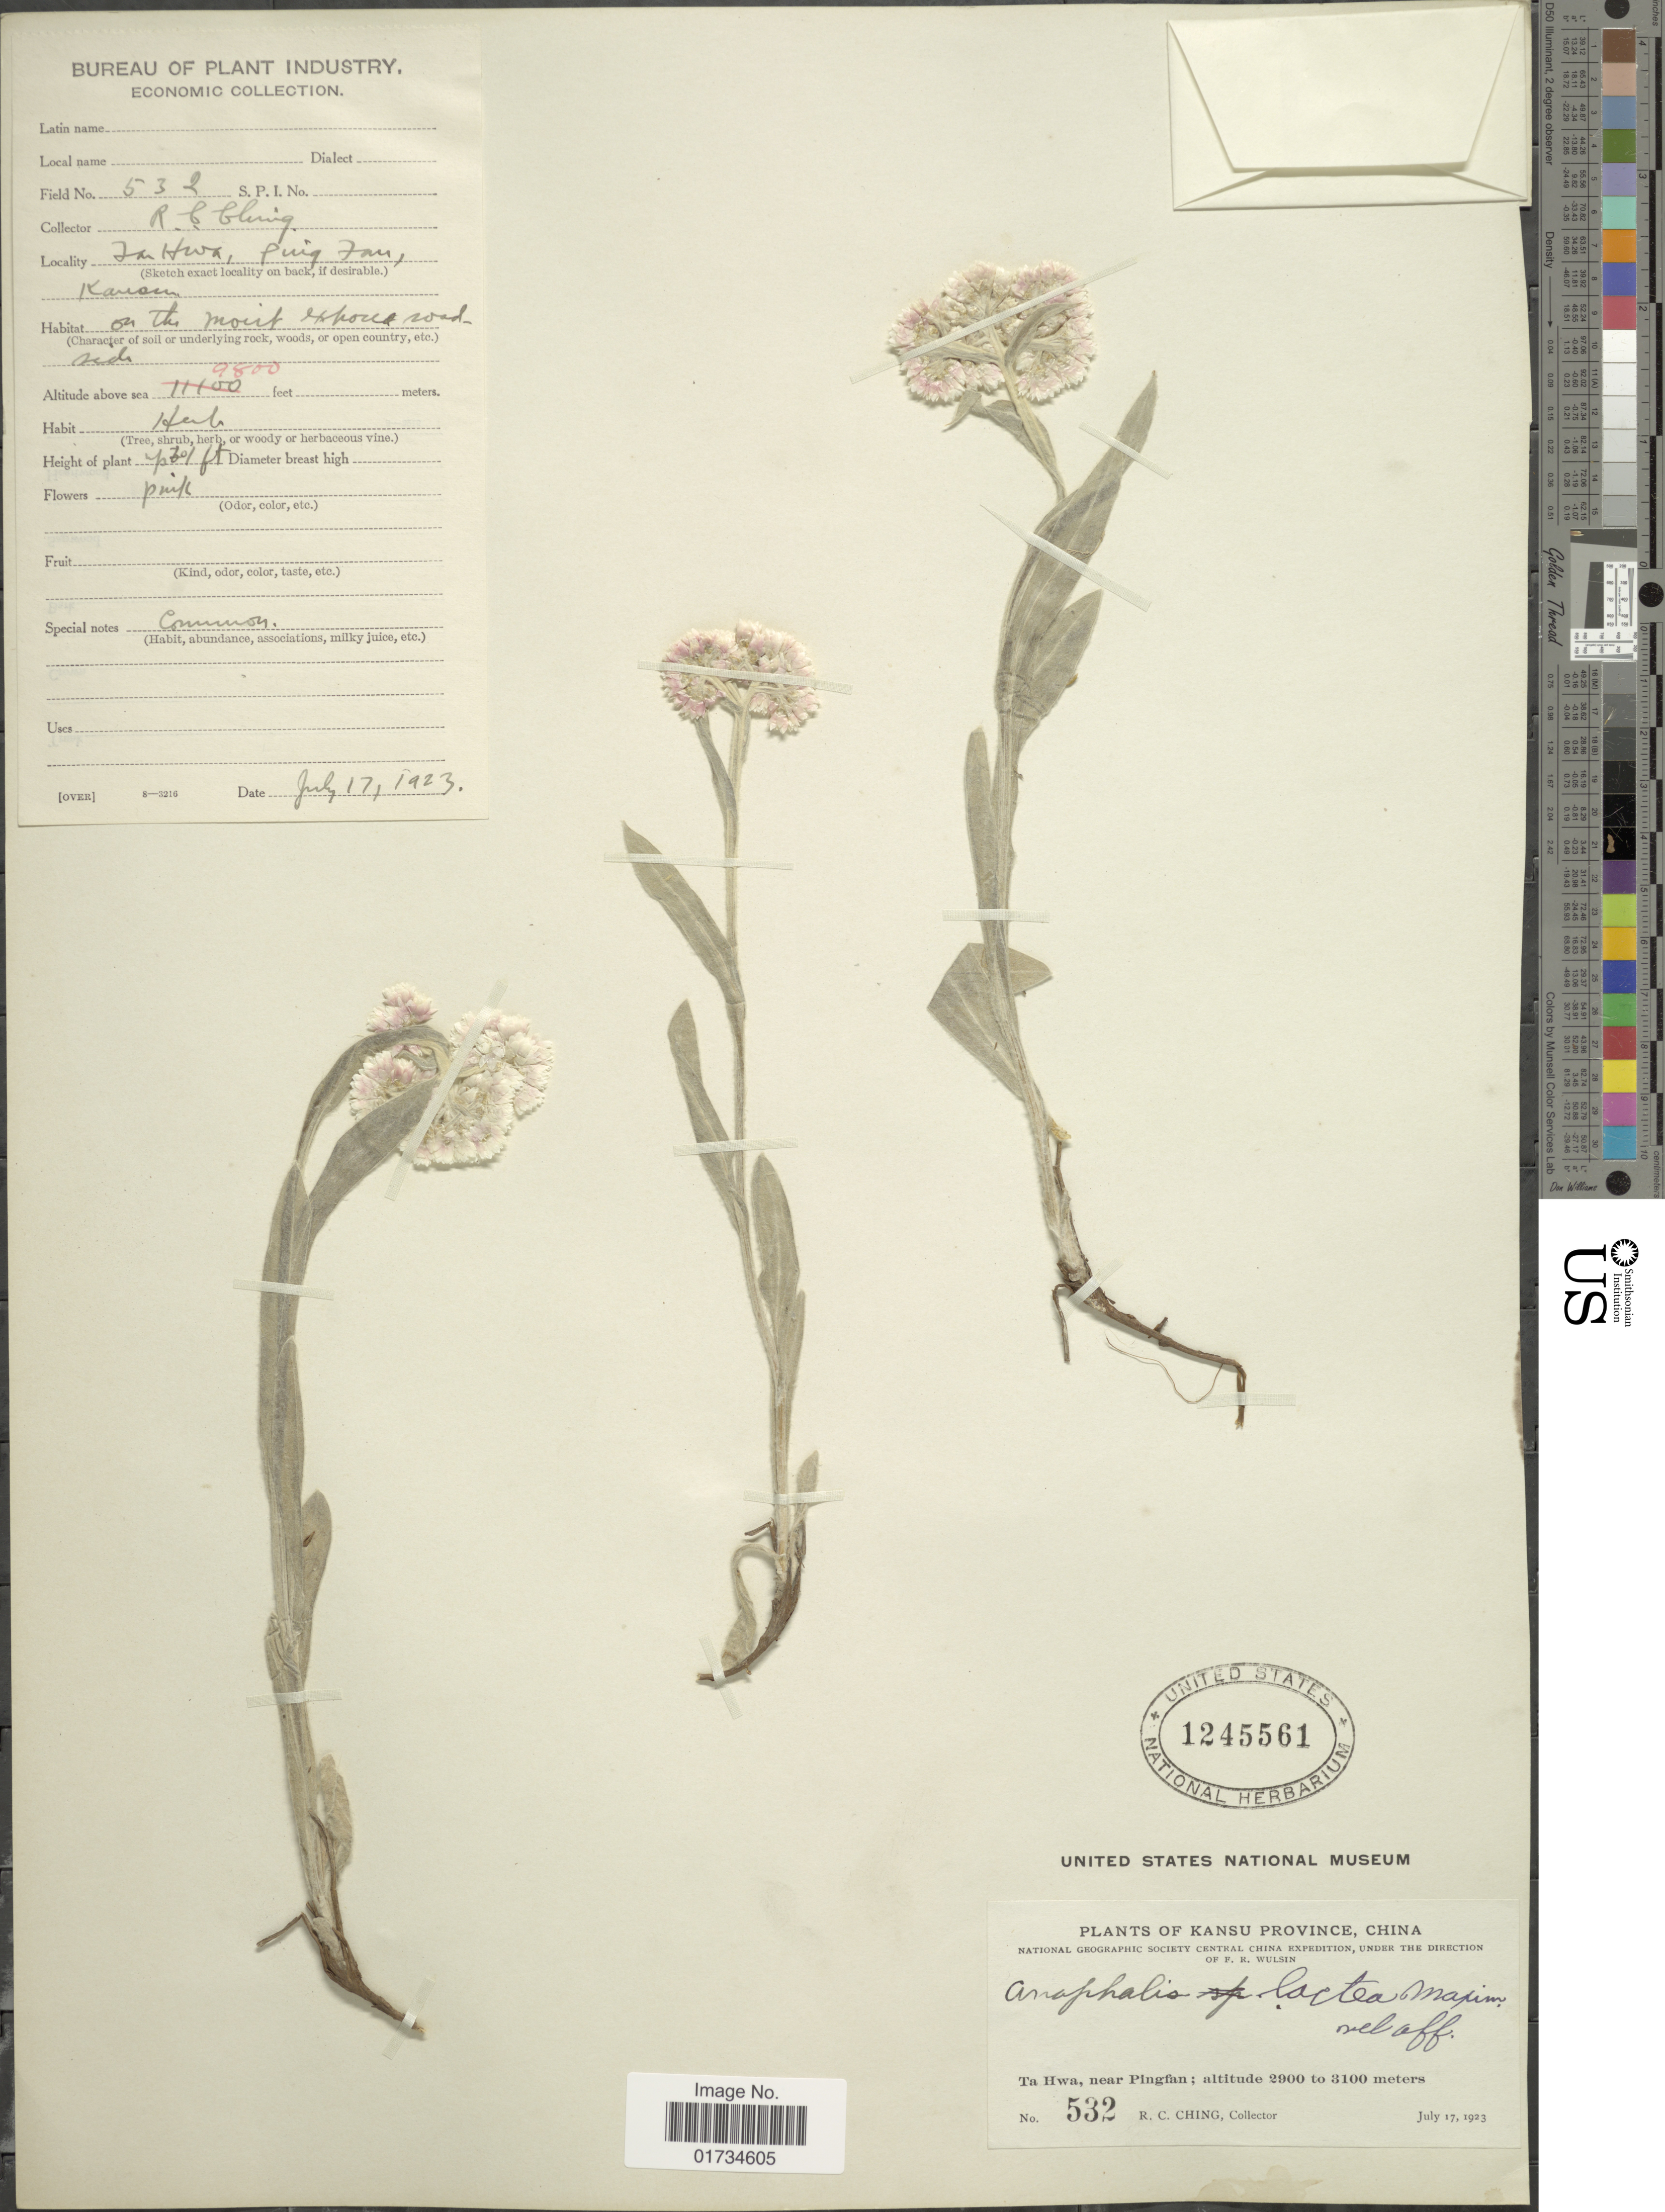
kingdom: Plantae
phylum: Tracheophyta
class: Magnoliopsida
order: Asterales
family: Asteraceae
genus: Anaphalis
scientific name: Anaphalis lactea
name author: Maxim.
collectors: R. C. Ching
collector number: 532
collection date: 1923-07-17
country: China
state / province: Gansu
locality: Kanus Province, China. near Pingfan, on the moist forest road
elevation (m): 2987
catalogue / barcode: US 1245561